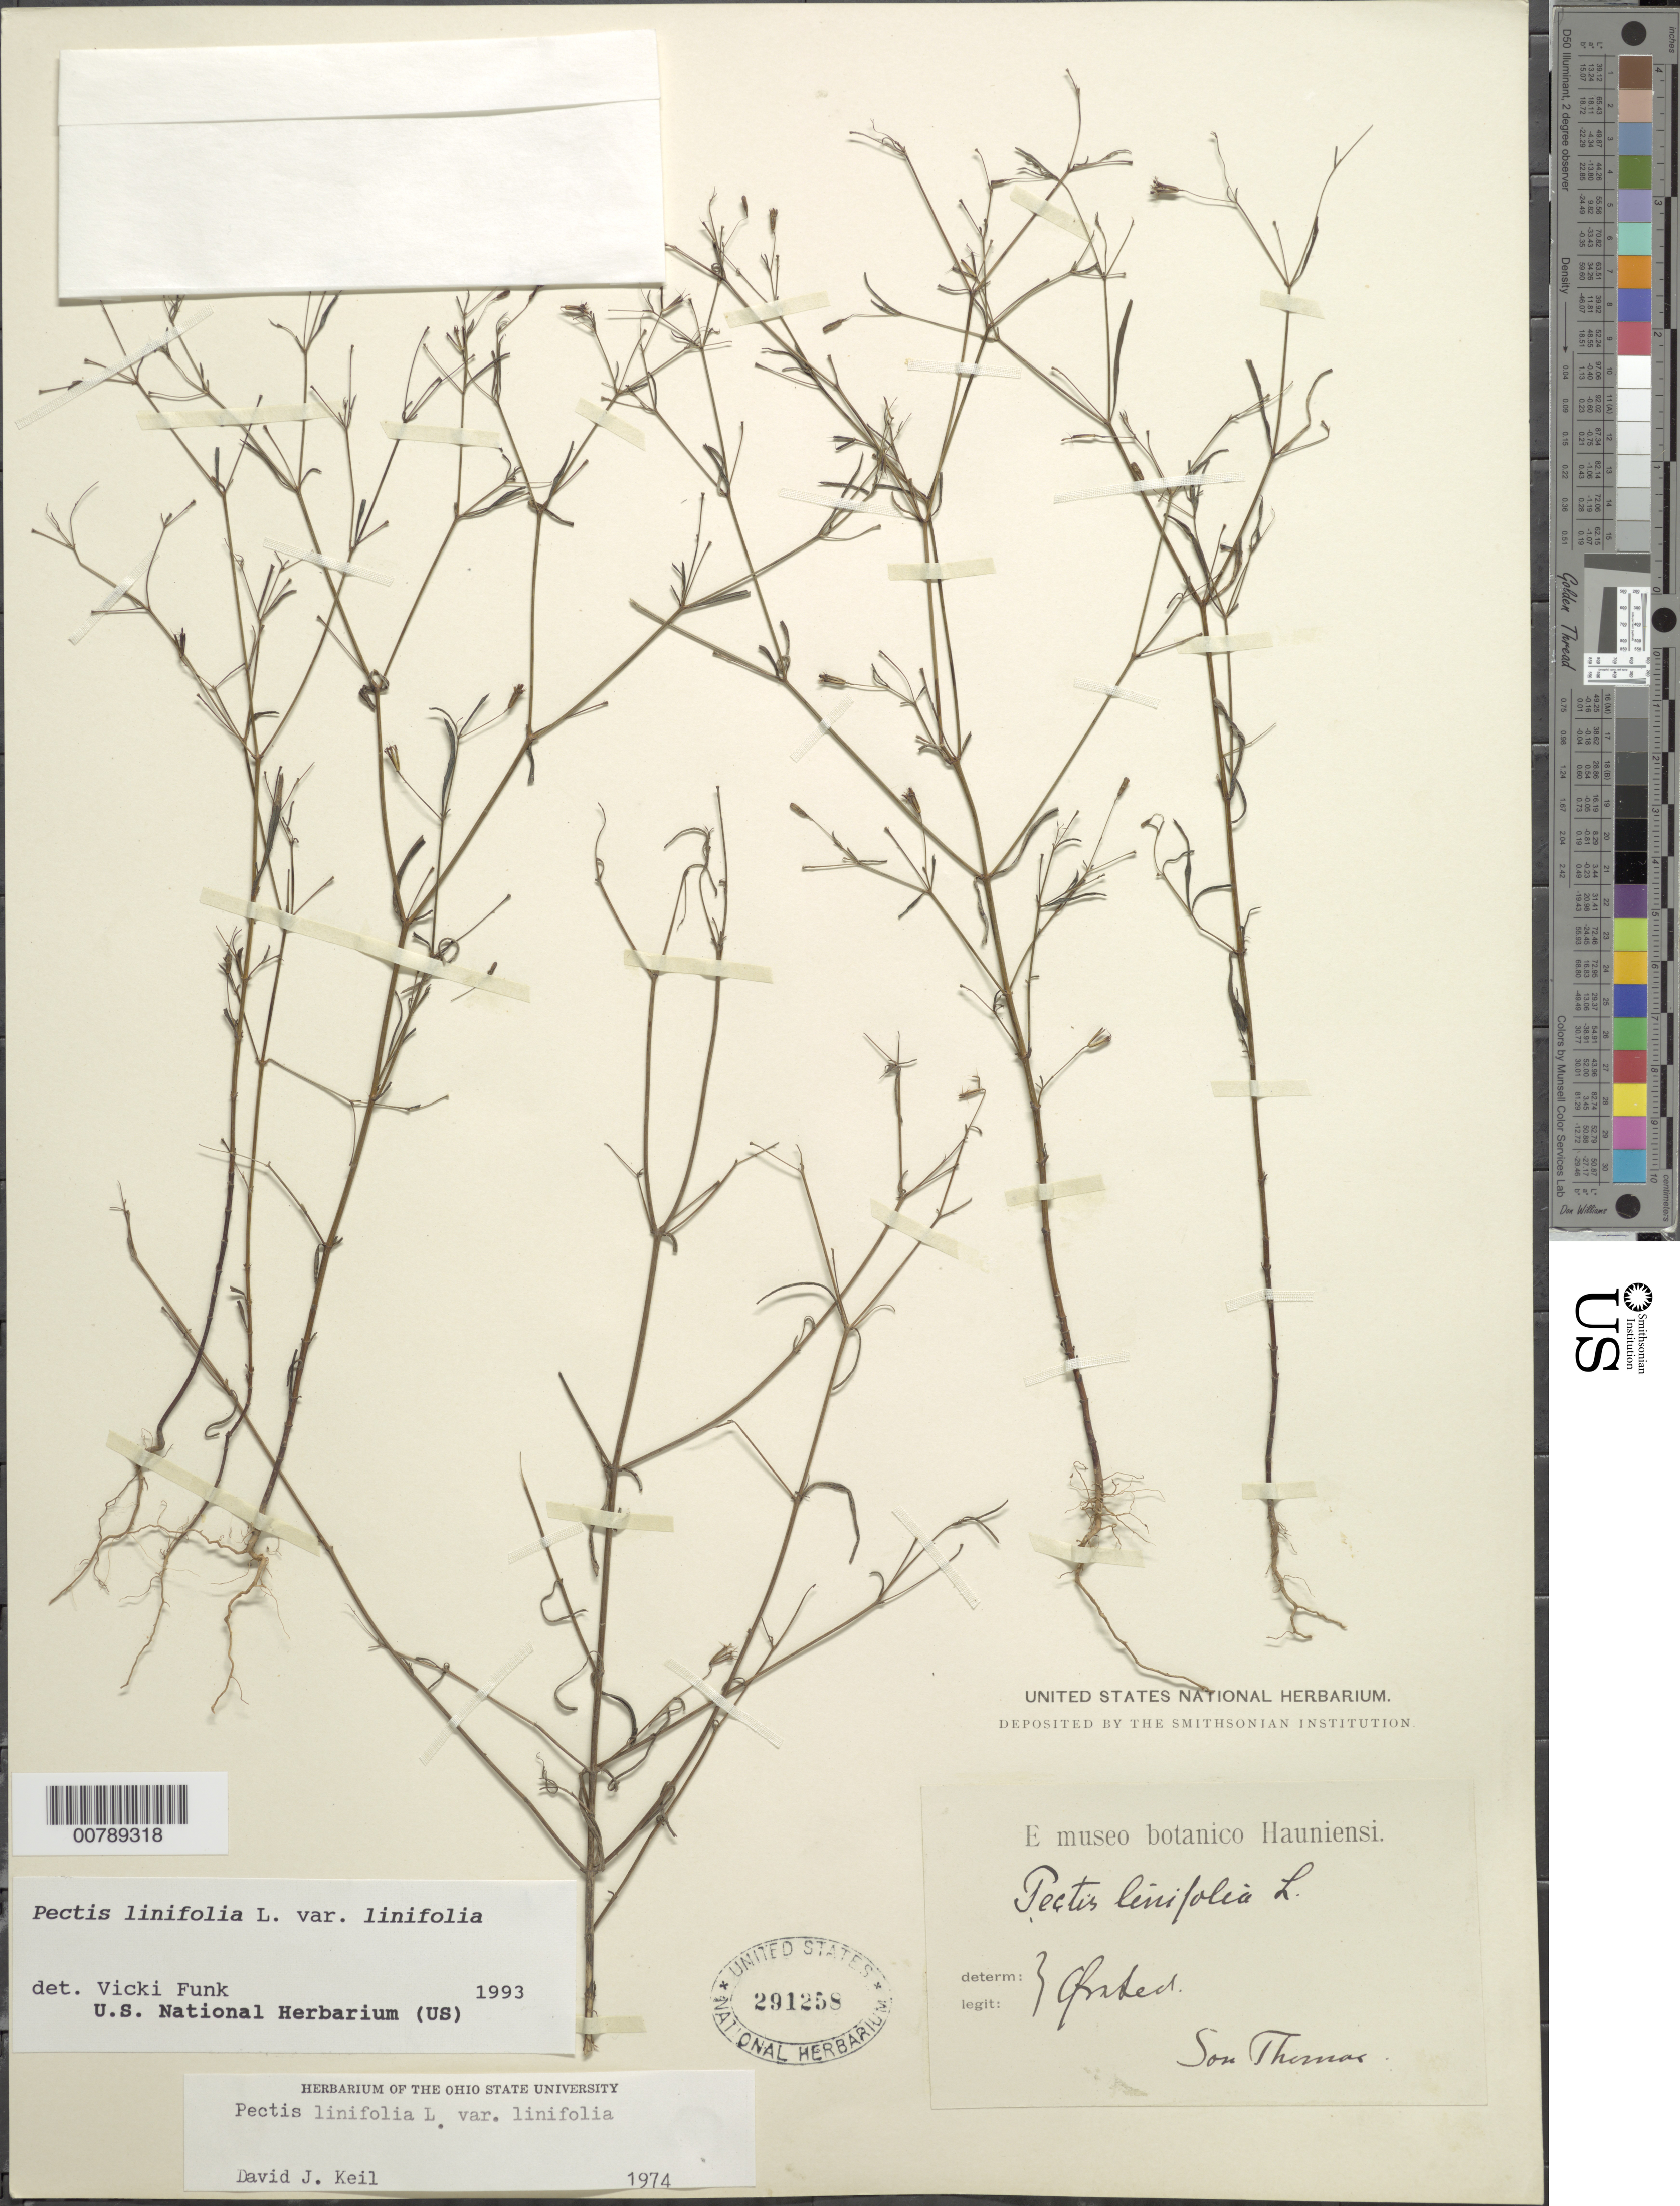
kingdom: Plantae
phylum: Tracheophyta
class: Magnoliopsida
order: Asterales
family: Asteraceae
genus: Pectis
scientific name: Pectis linifolia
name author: L.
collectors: ex Mus. Bot. Hauniense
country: U.S. Virgin Islands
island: St. Thomas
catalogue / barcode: US 291258